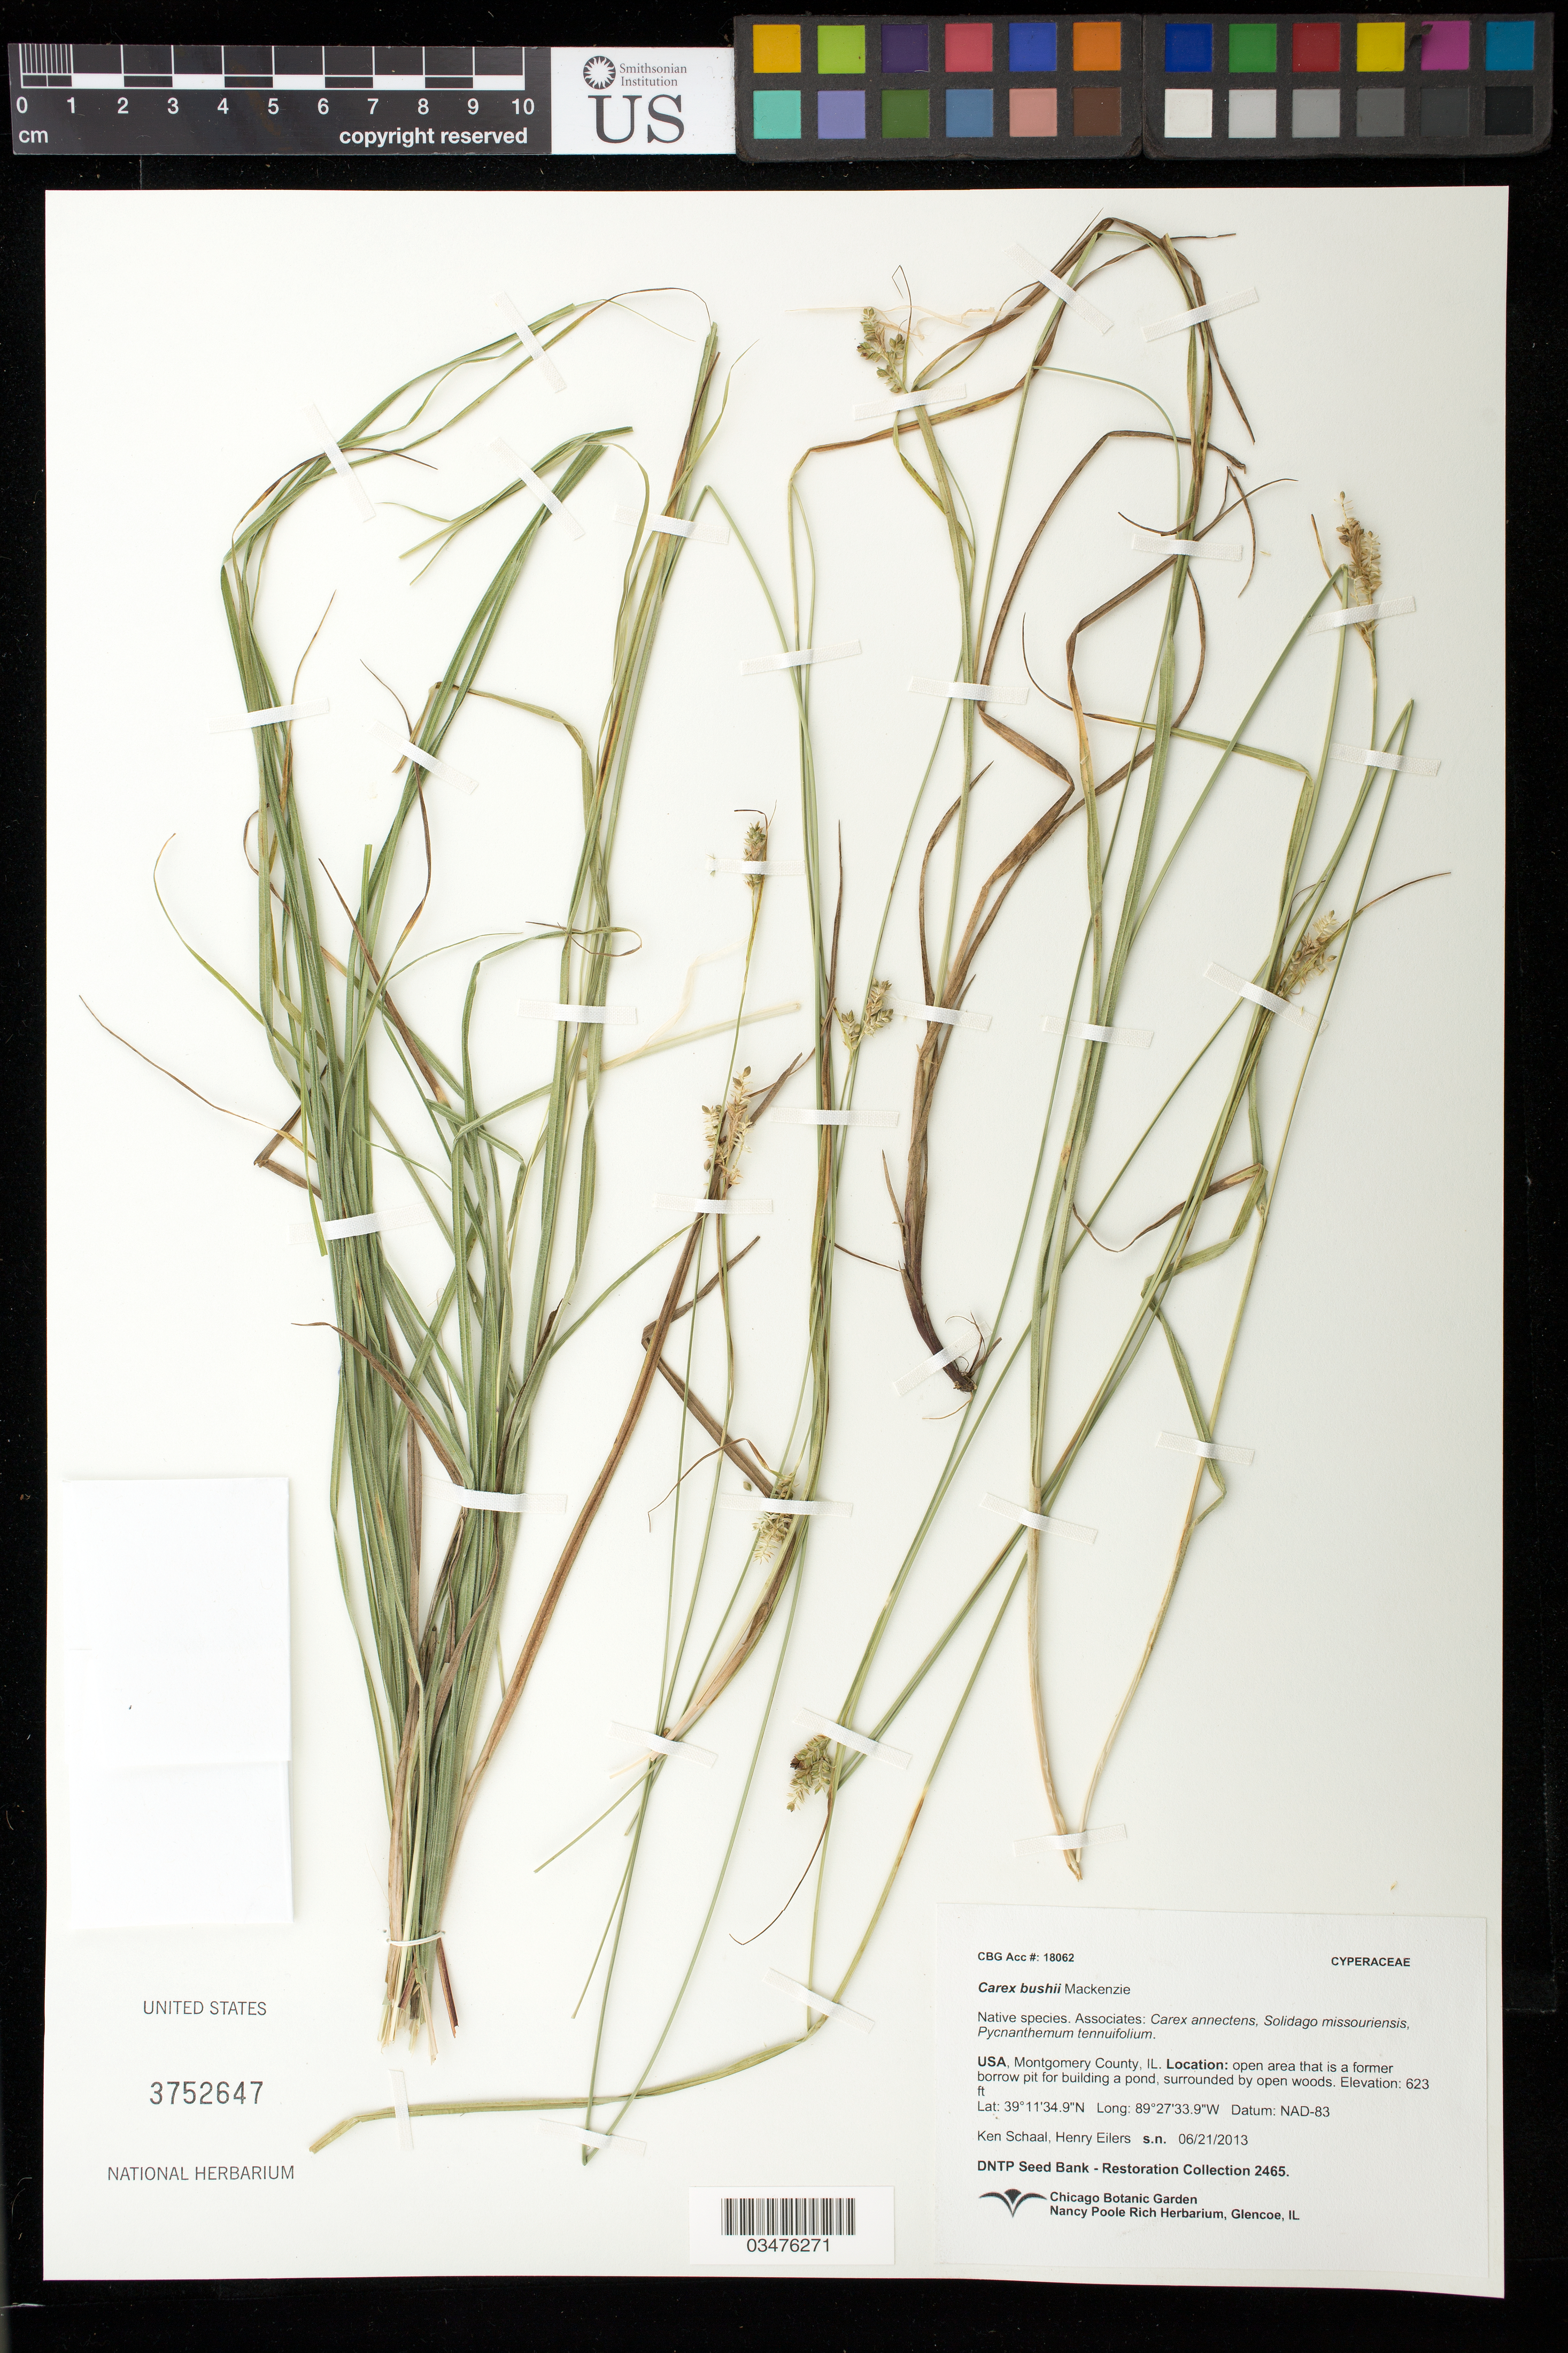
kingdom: Plantae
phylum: Tracheophyta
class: Liliopsida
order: Poales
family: Cyperaceae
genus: Carex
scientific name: Carex bushii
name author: Mack.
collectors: K. Schaal & H. Eilers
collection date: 2013-06-21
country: United States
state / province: Illinois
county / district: Montgomery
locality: Open area that is a former borrow pit for building a pond.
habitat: Carex annectens, Solidago missouriens, ect.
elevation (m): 193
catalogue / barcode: US 3752647